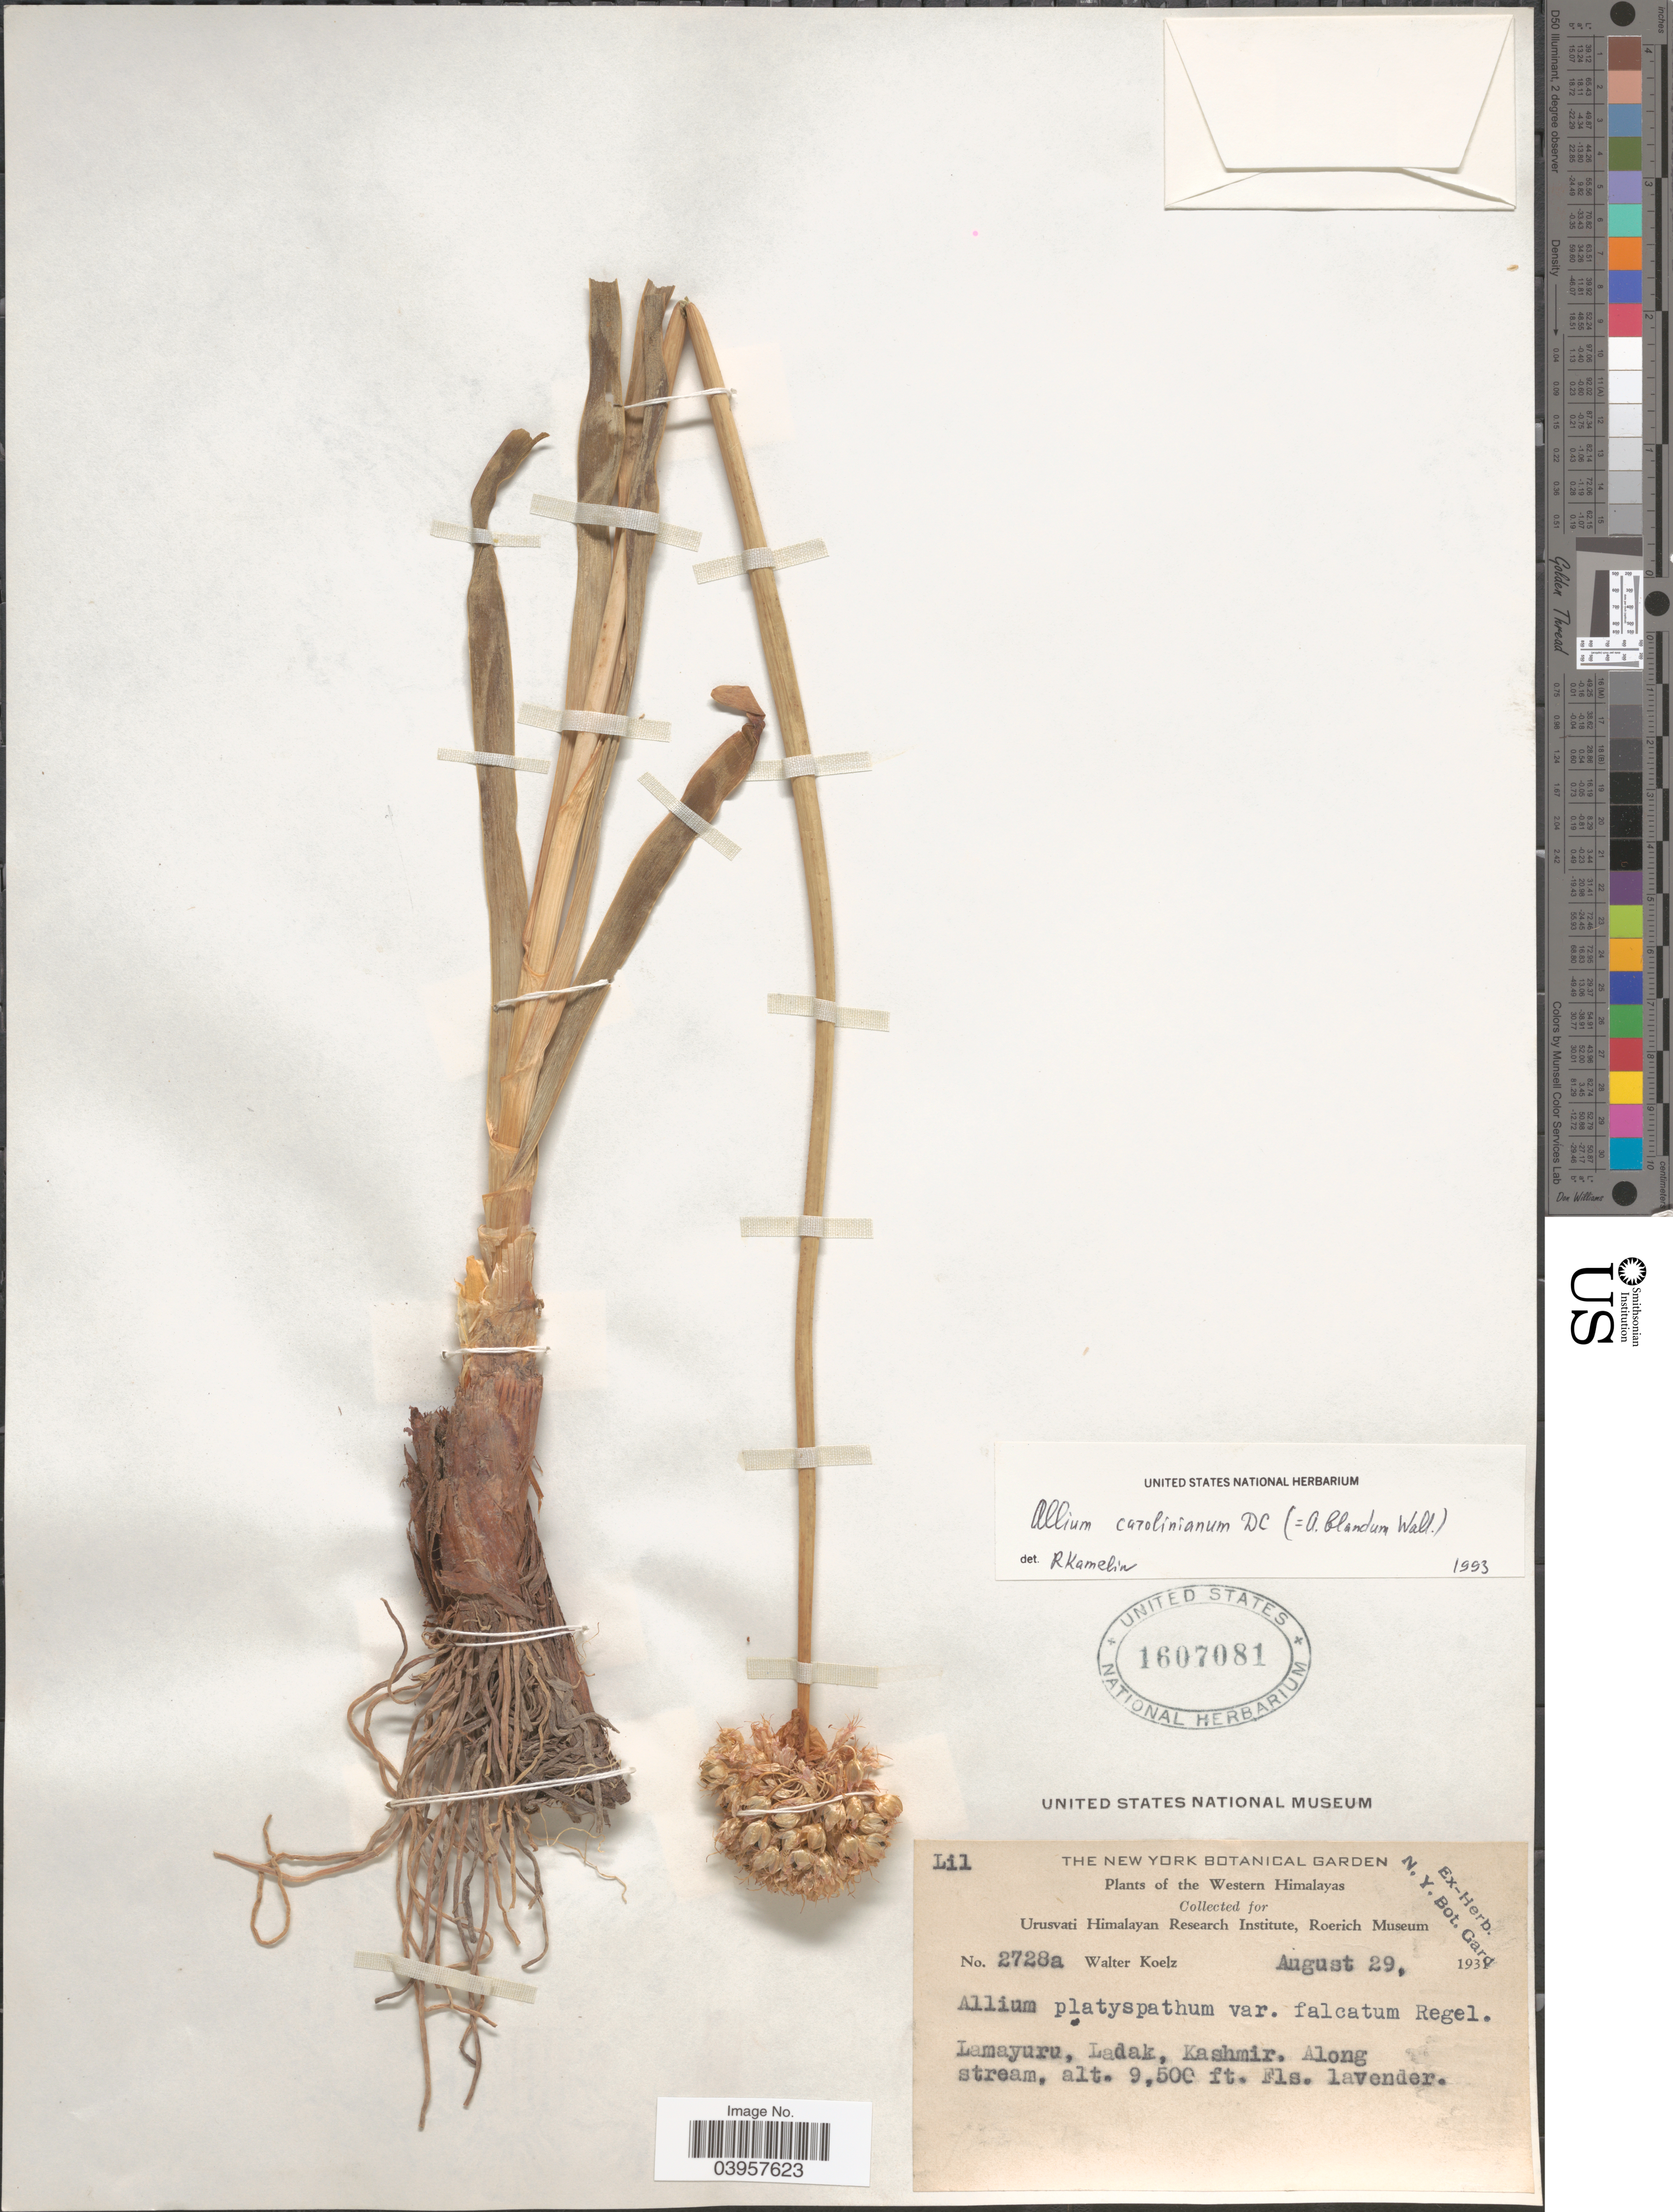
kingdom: Plantae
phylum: Tracheophyta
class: Liliopsida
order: Asparagales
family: Amaryllidaceae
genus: Allium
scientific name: Allium carolinianum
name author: DC.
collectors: W. N. Koelz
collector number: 2728a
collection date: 1931-08-29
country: India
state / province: Ladakh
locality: Western Himalayas. Lamayuru, Ladak, Kashmir. Along stream.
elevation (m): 2896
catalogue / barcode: US 1607081